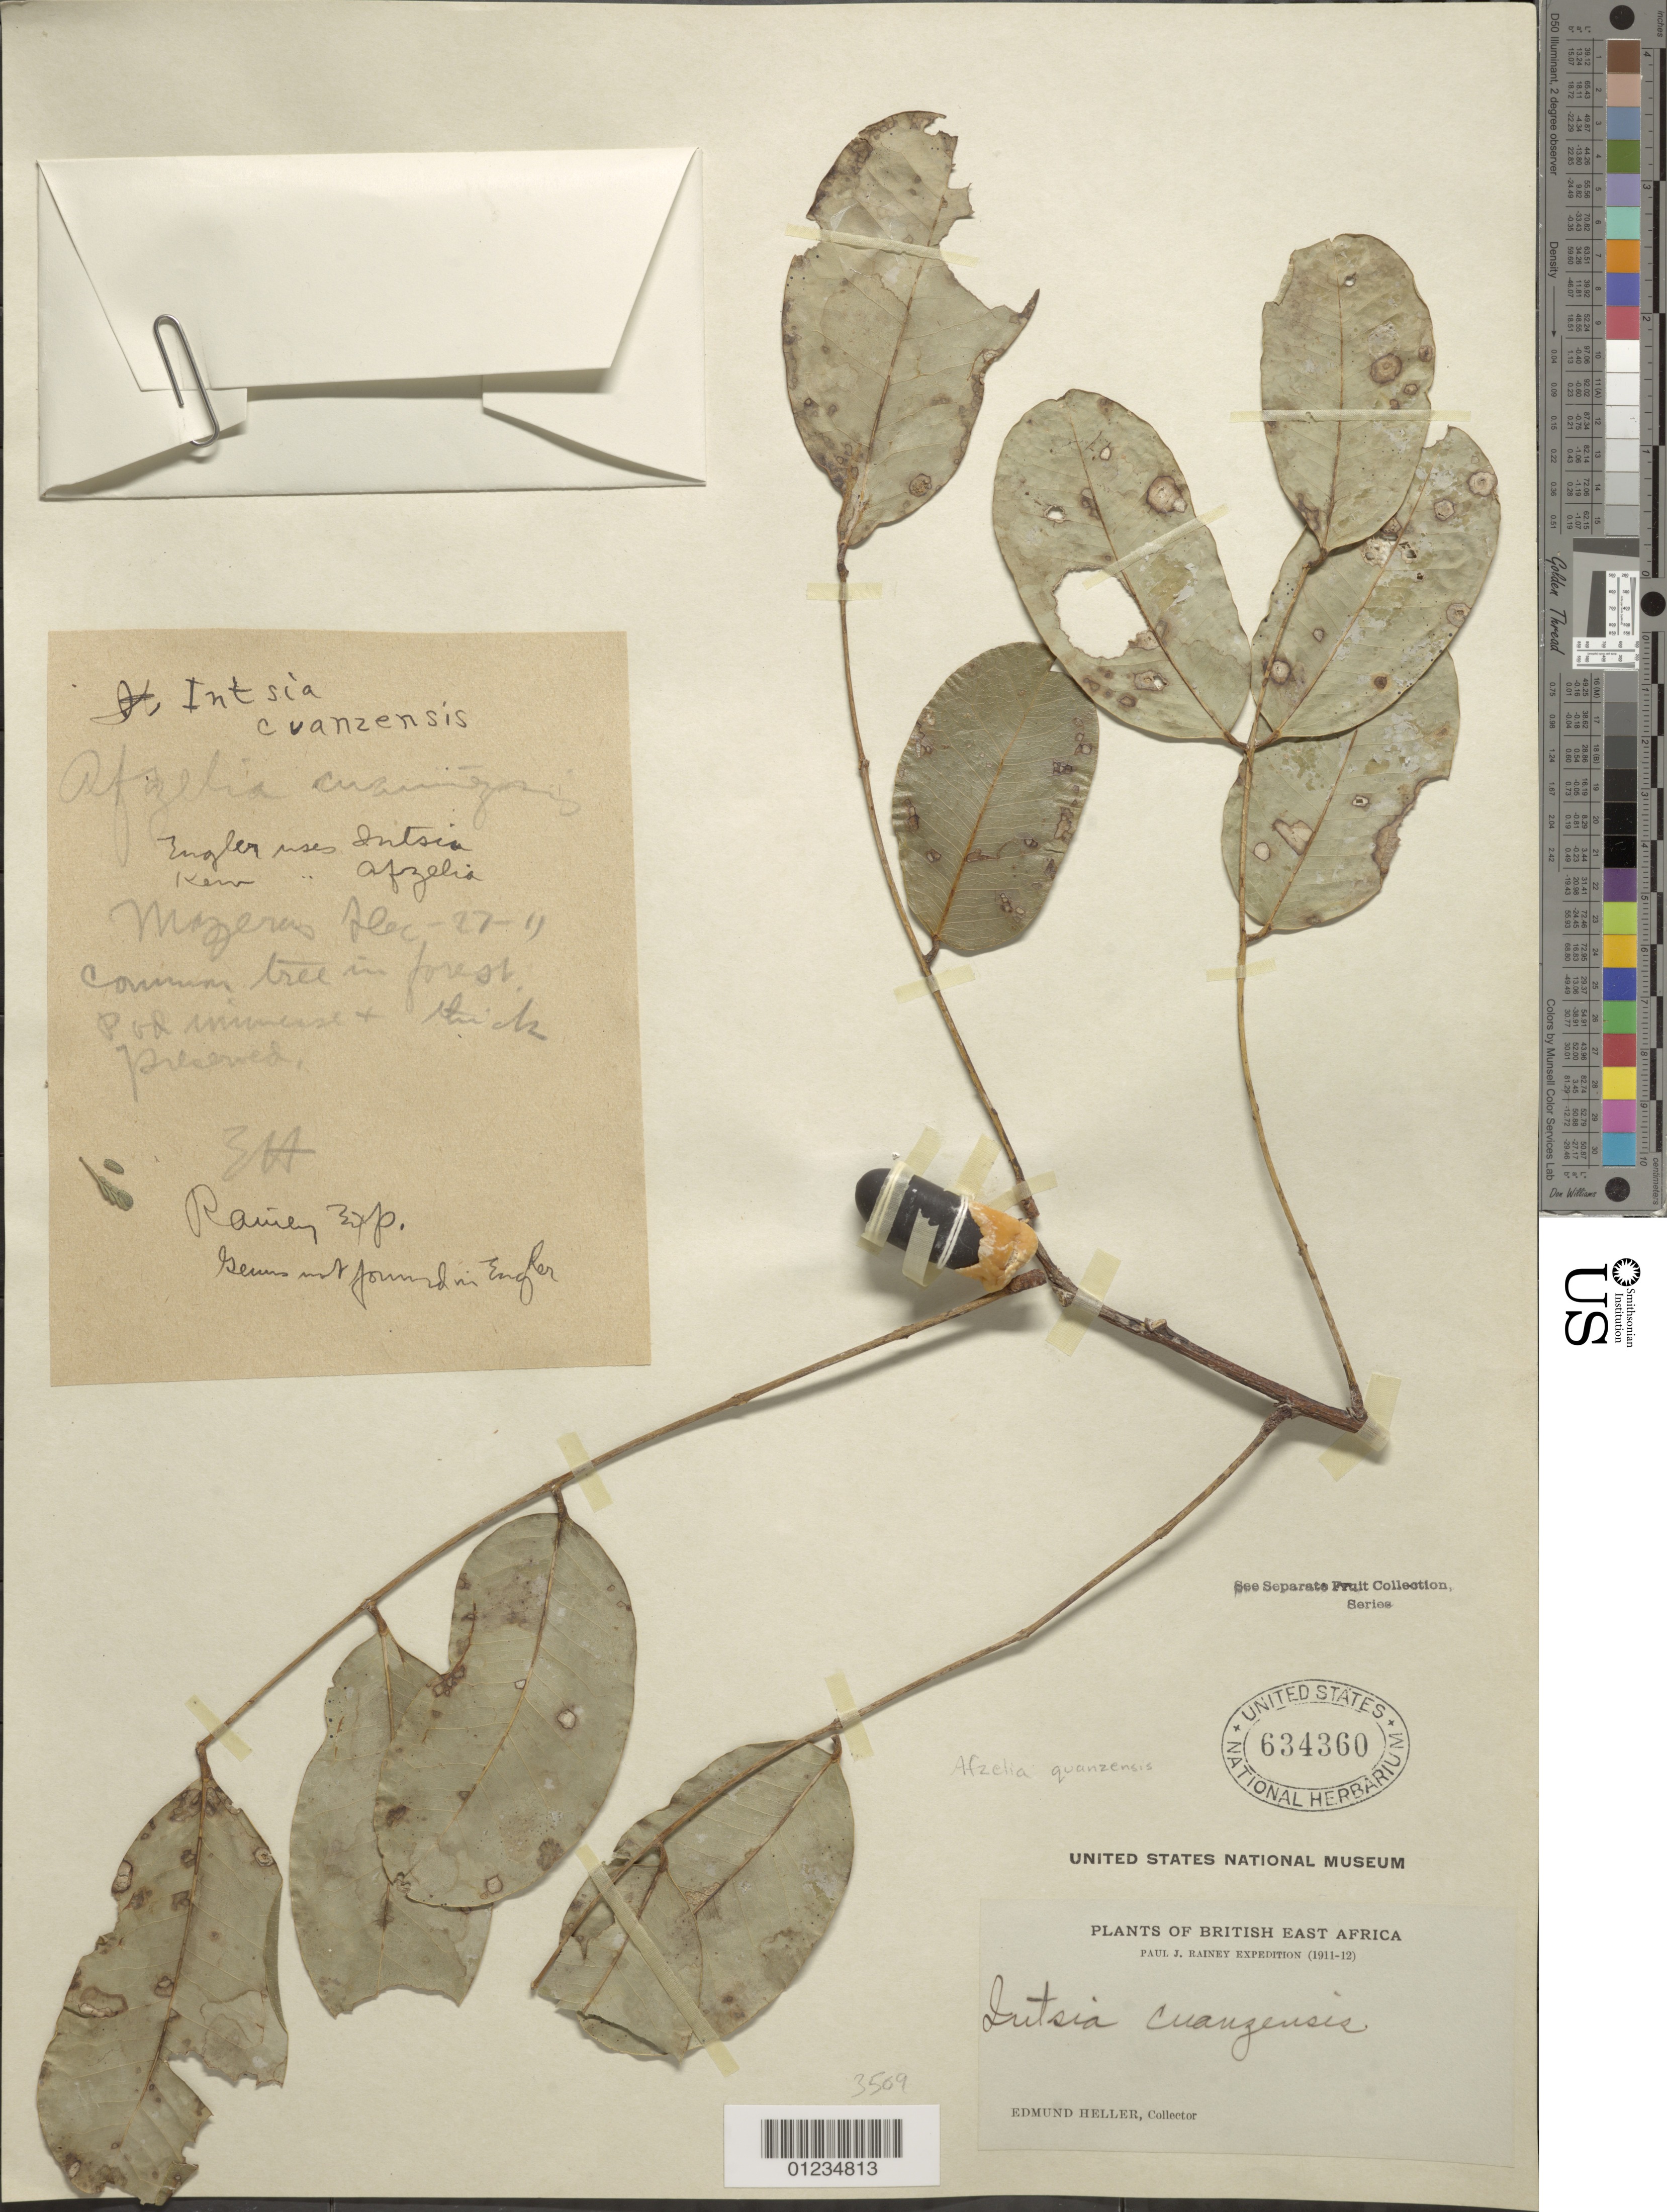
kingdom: Plantae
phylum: Tracheophyta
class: Magnoliopsida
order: Fabales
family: Fabaceae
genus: Afzelia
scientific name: Afzelia quanzensis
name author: Welw.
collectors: E. Heller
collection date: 1911-12-27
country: Kenya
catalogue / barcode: US 634360